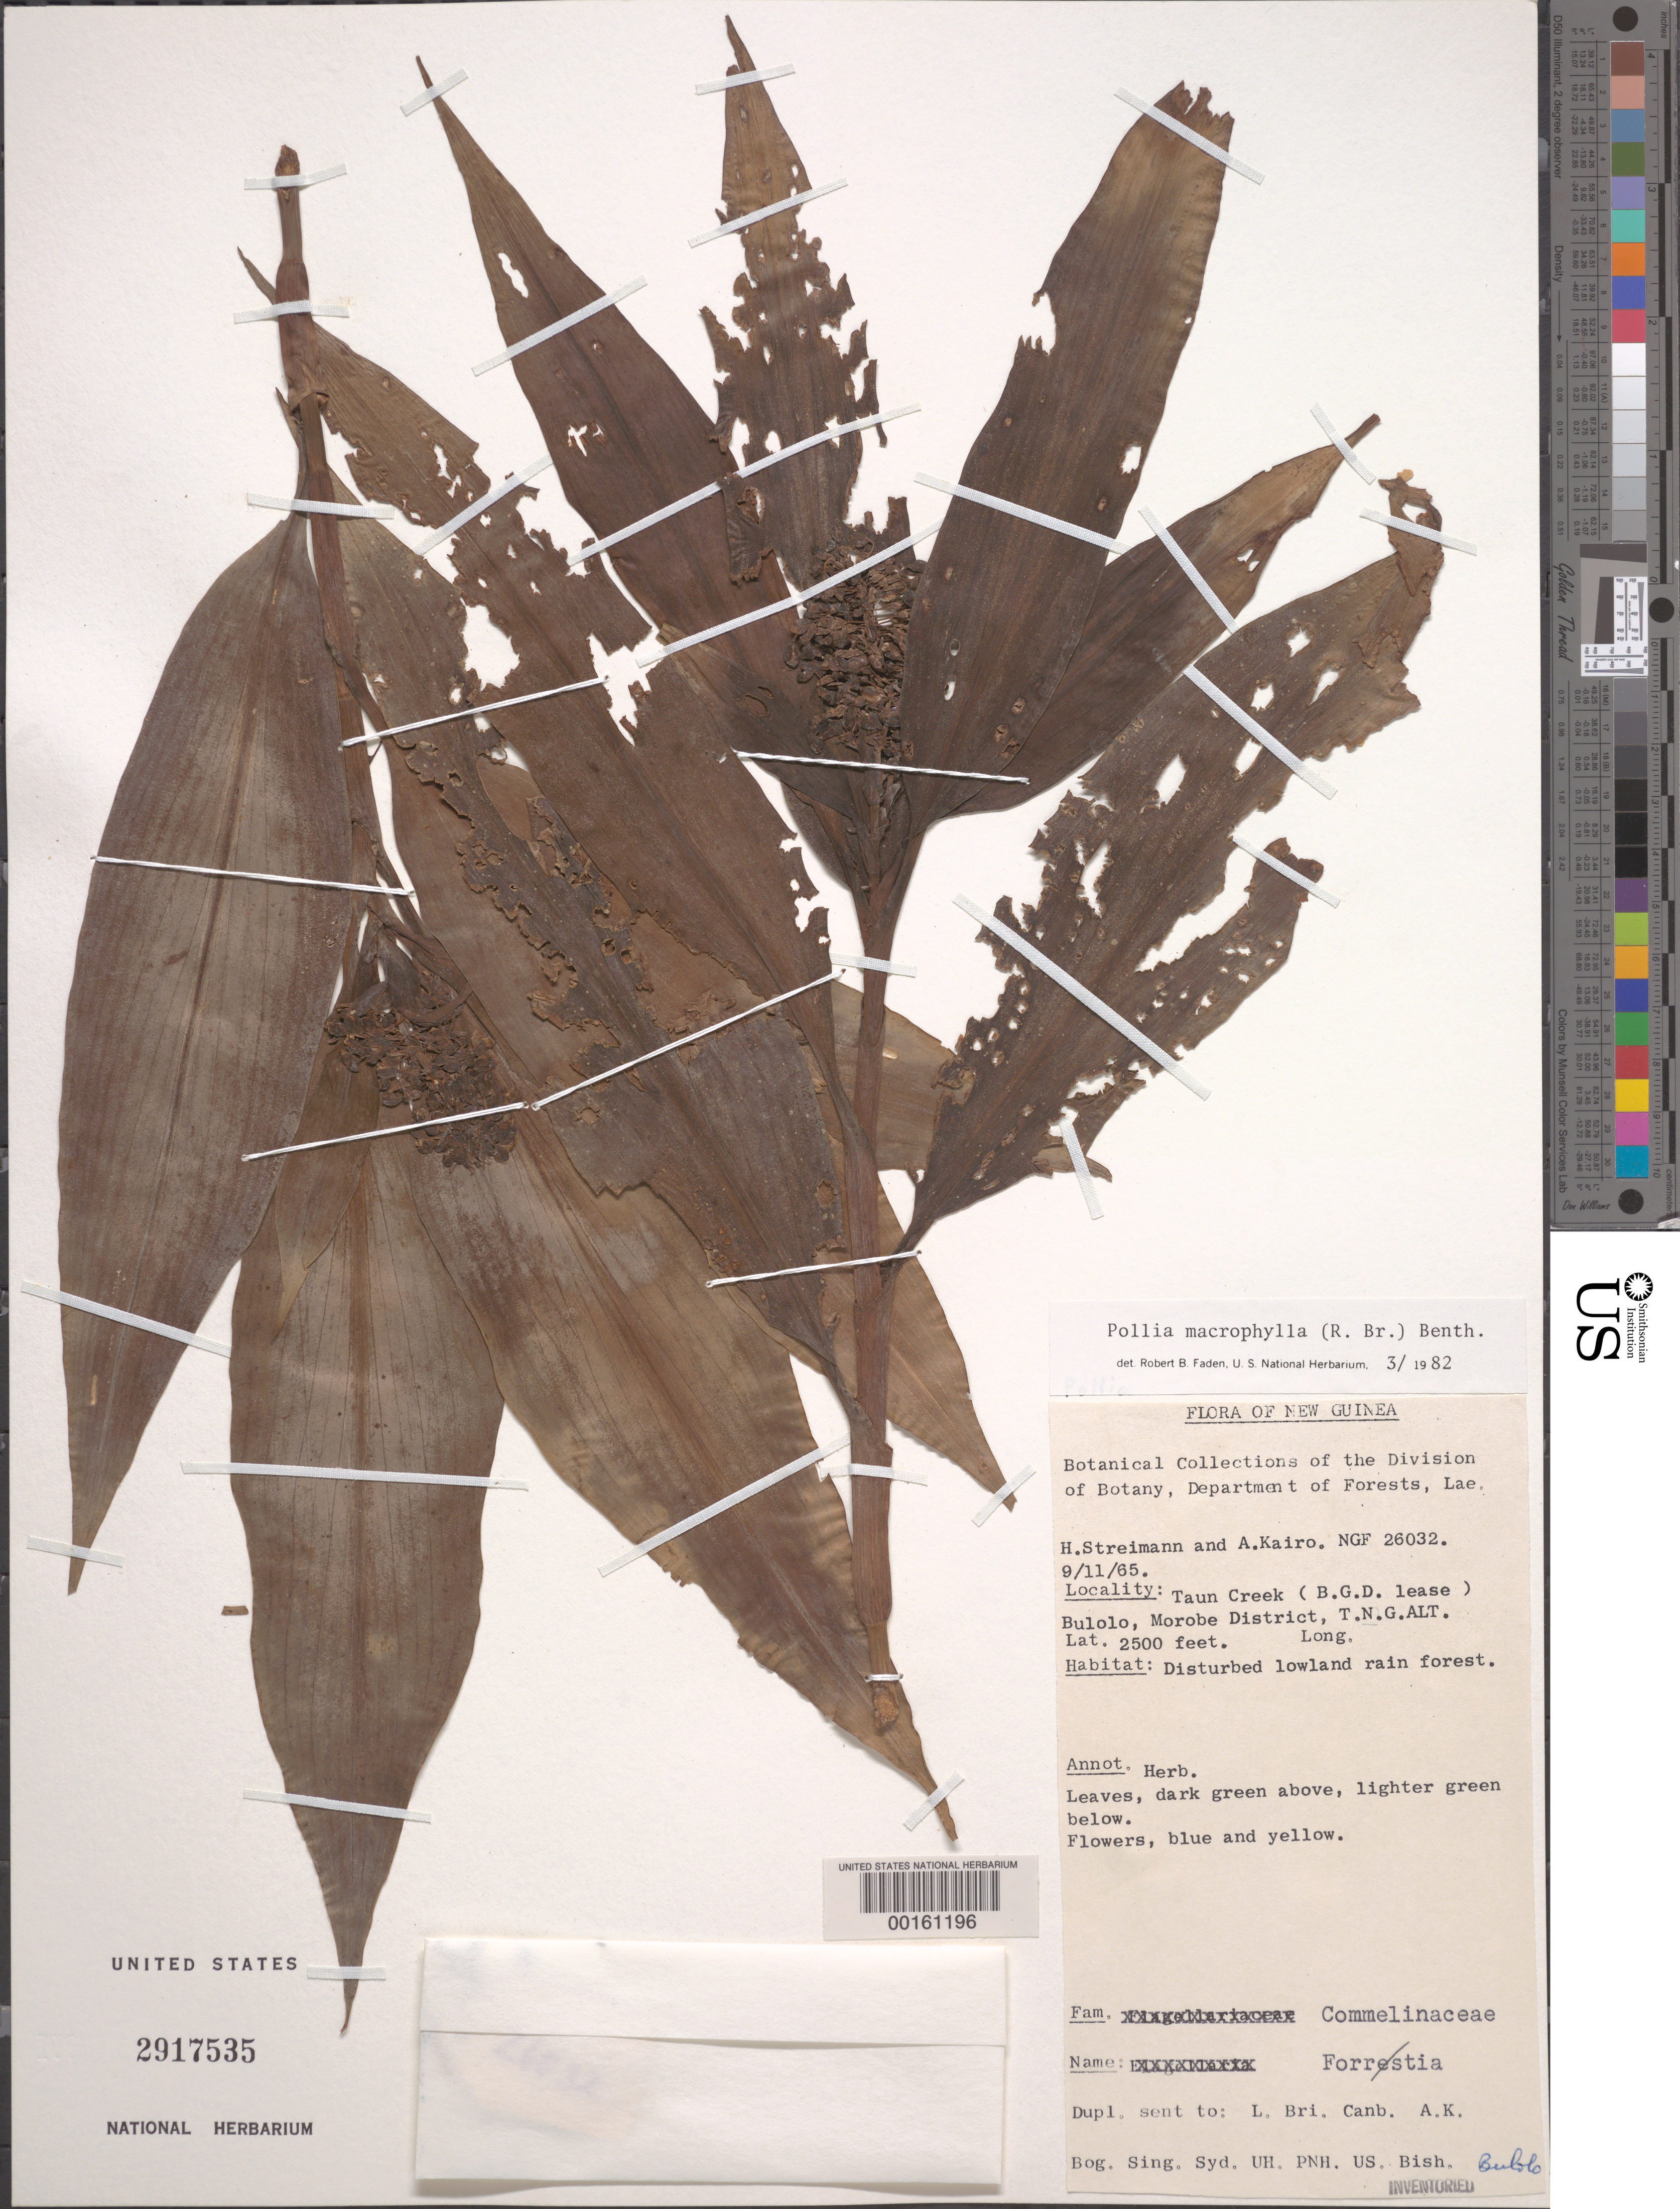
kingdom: Plantae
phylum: Tracheophyta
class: Liliopsida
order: Commelinales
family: Commelinaceae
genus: Pollia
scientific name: Pollia macrophylla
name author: (R. Br.) Benth.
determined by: Faden, Robert B., (US), Smithsonian Institution - National Museum of Natural History (UNITED STATES)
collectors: H. Streimann & A. Kairo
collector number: Ngf 26032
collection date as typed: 11 Sep 1965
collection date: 1965-09-11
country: Papua New Guinea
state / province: Morobe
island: New Guinea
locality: Taun creek, bulolo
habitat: Disturbed lowland rainforest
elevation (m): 762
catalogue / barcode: US 2917535